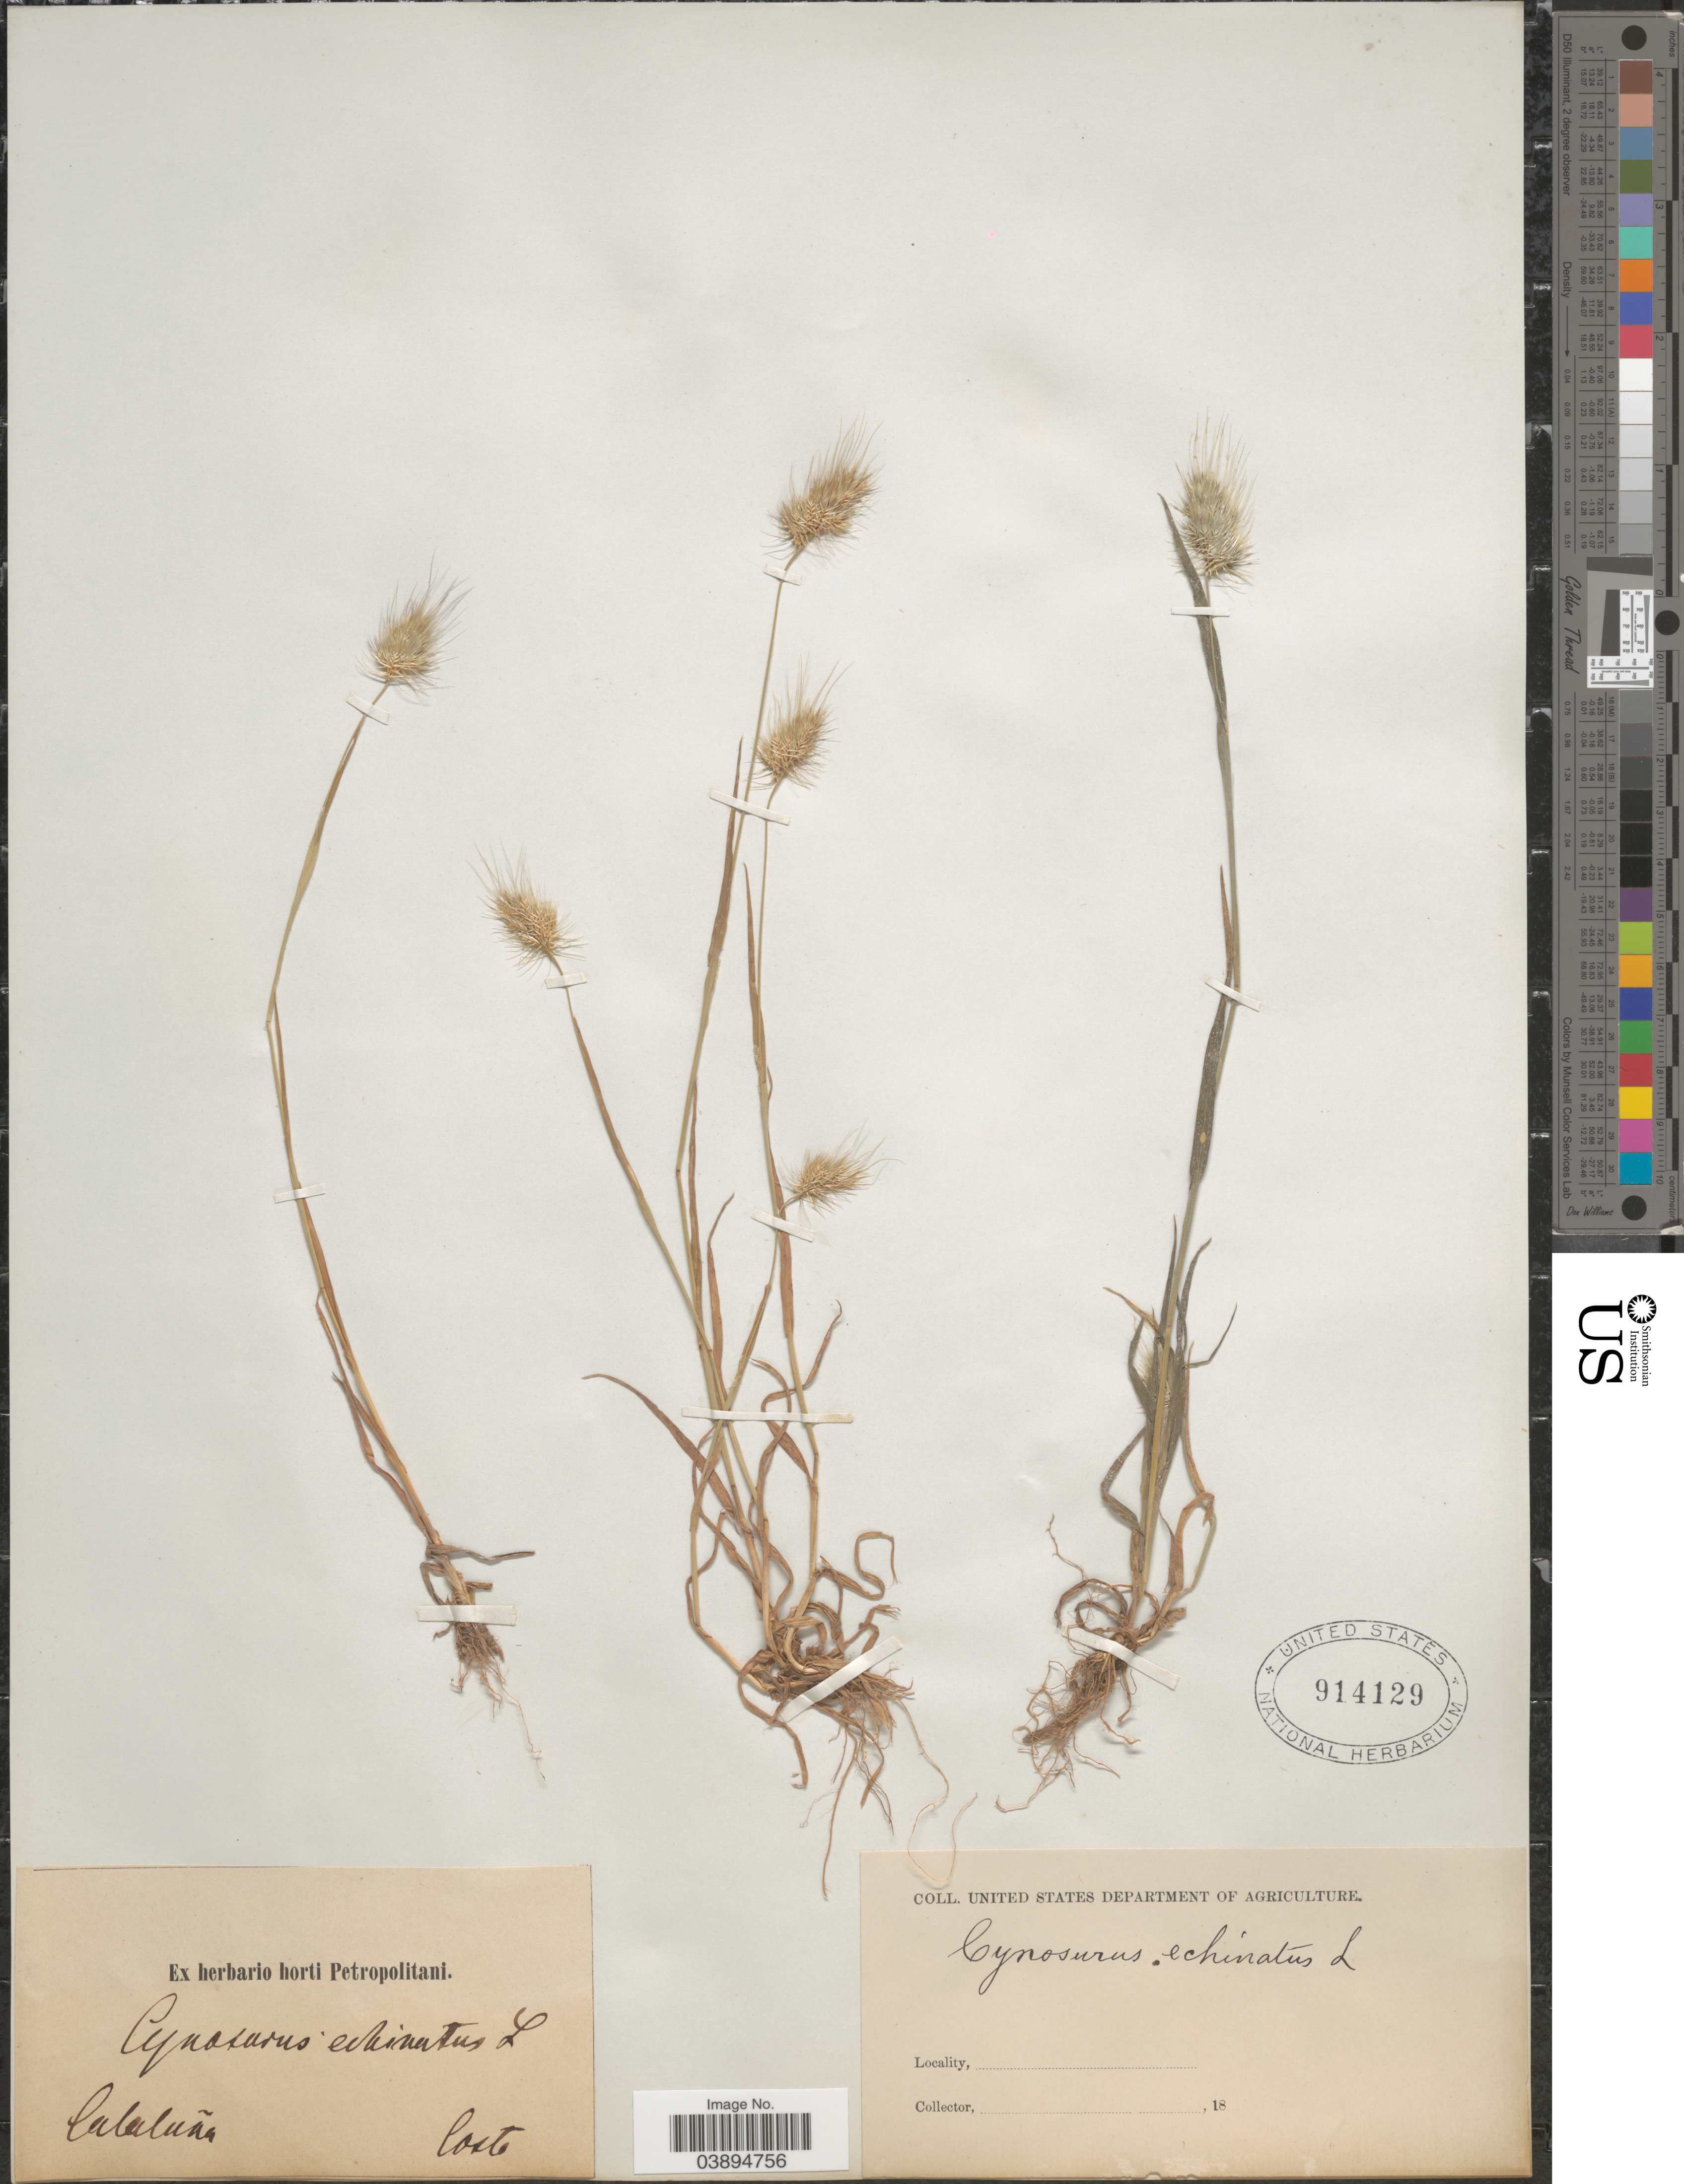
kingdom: Plantae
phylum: Tracheophyta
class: Liliopsida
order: Poales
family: Poaceae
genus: Cynosurus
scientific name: Cynosurus echinatus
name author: L.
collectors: ex Herb. Horti Bot. Petropolitani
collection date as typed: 18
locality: Calalaña. Costo. [interpreted]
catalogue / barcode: US 914129